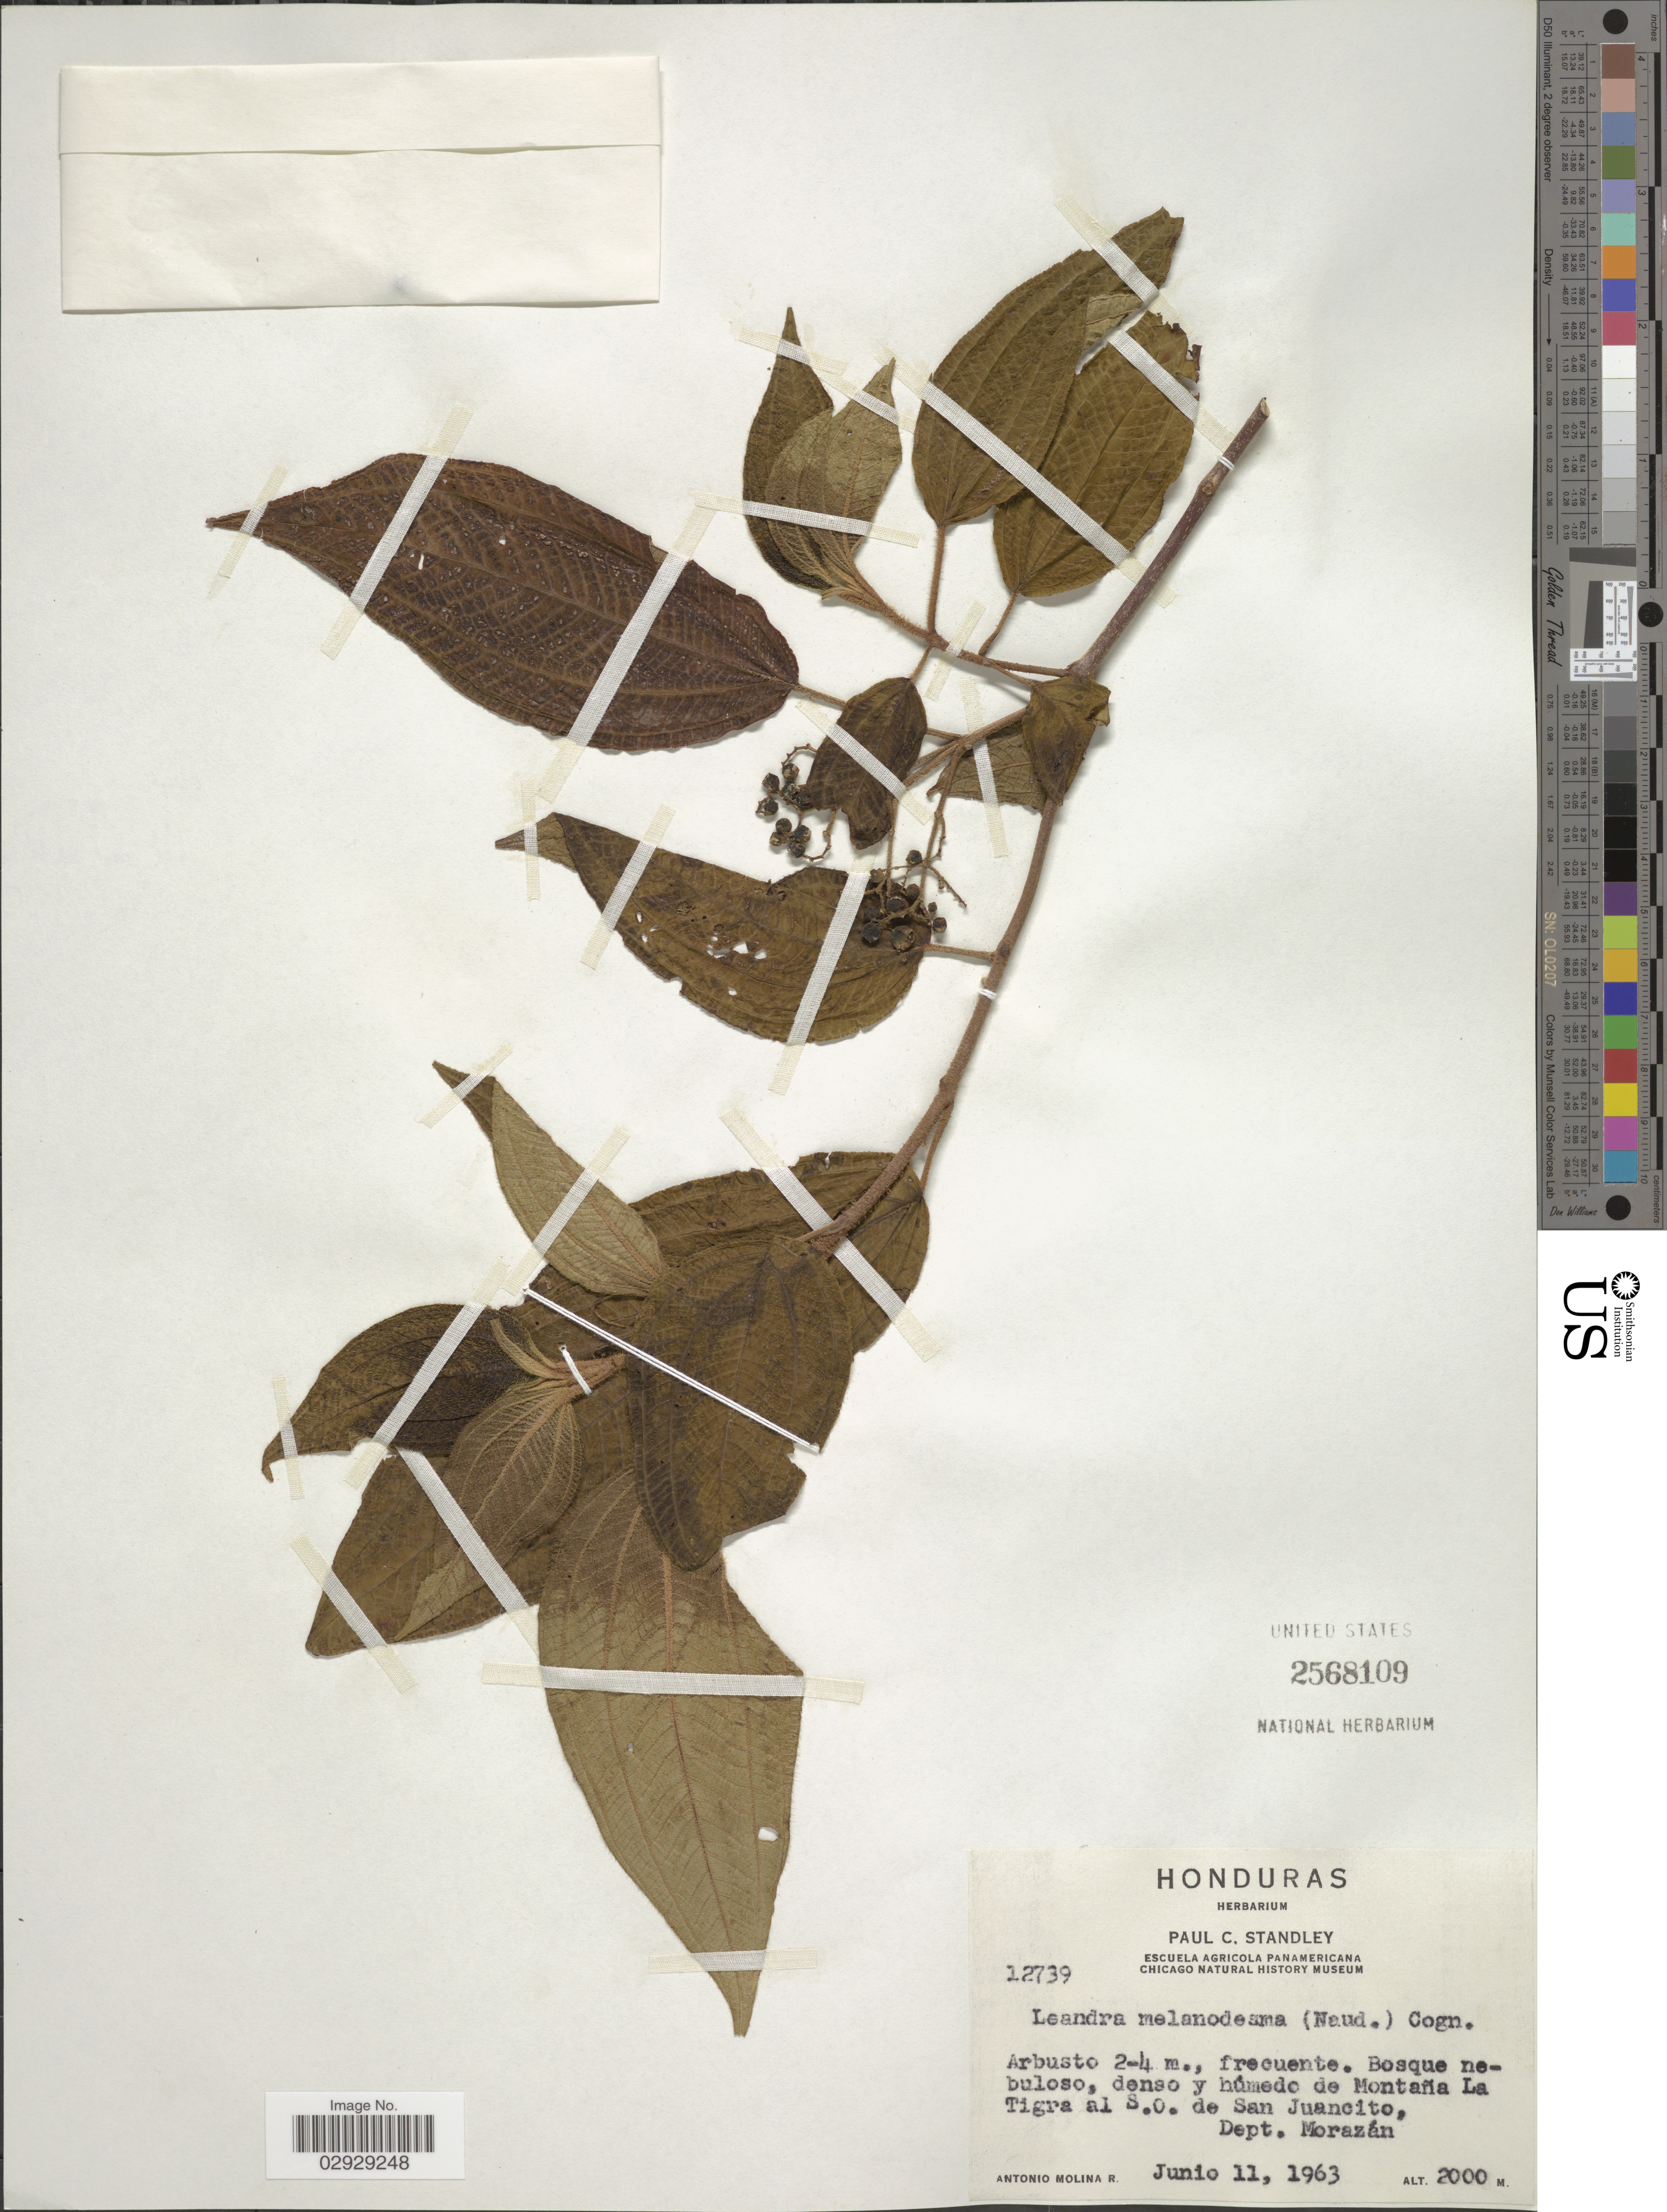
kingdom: Plantae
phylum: Tracheophyta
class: Magnoliopsida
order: Myrtales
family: Melastomataceae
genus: Leandra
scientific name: Leandra melanodesma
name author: (Naudin) Cogn.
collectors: A. Molina R.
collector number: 12739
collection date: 1963-06-11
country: Honduras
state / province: Fco. Morazán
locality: Montaña La Tigra al S.O. de San Juancito, Dept. Morazán.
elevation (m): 2000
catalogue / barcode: US 2568109